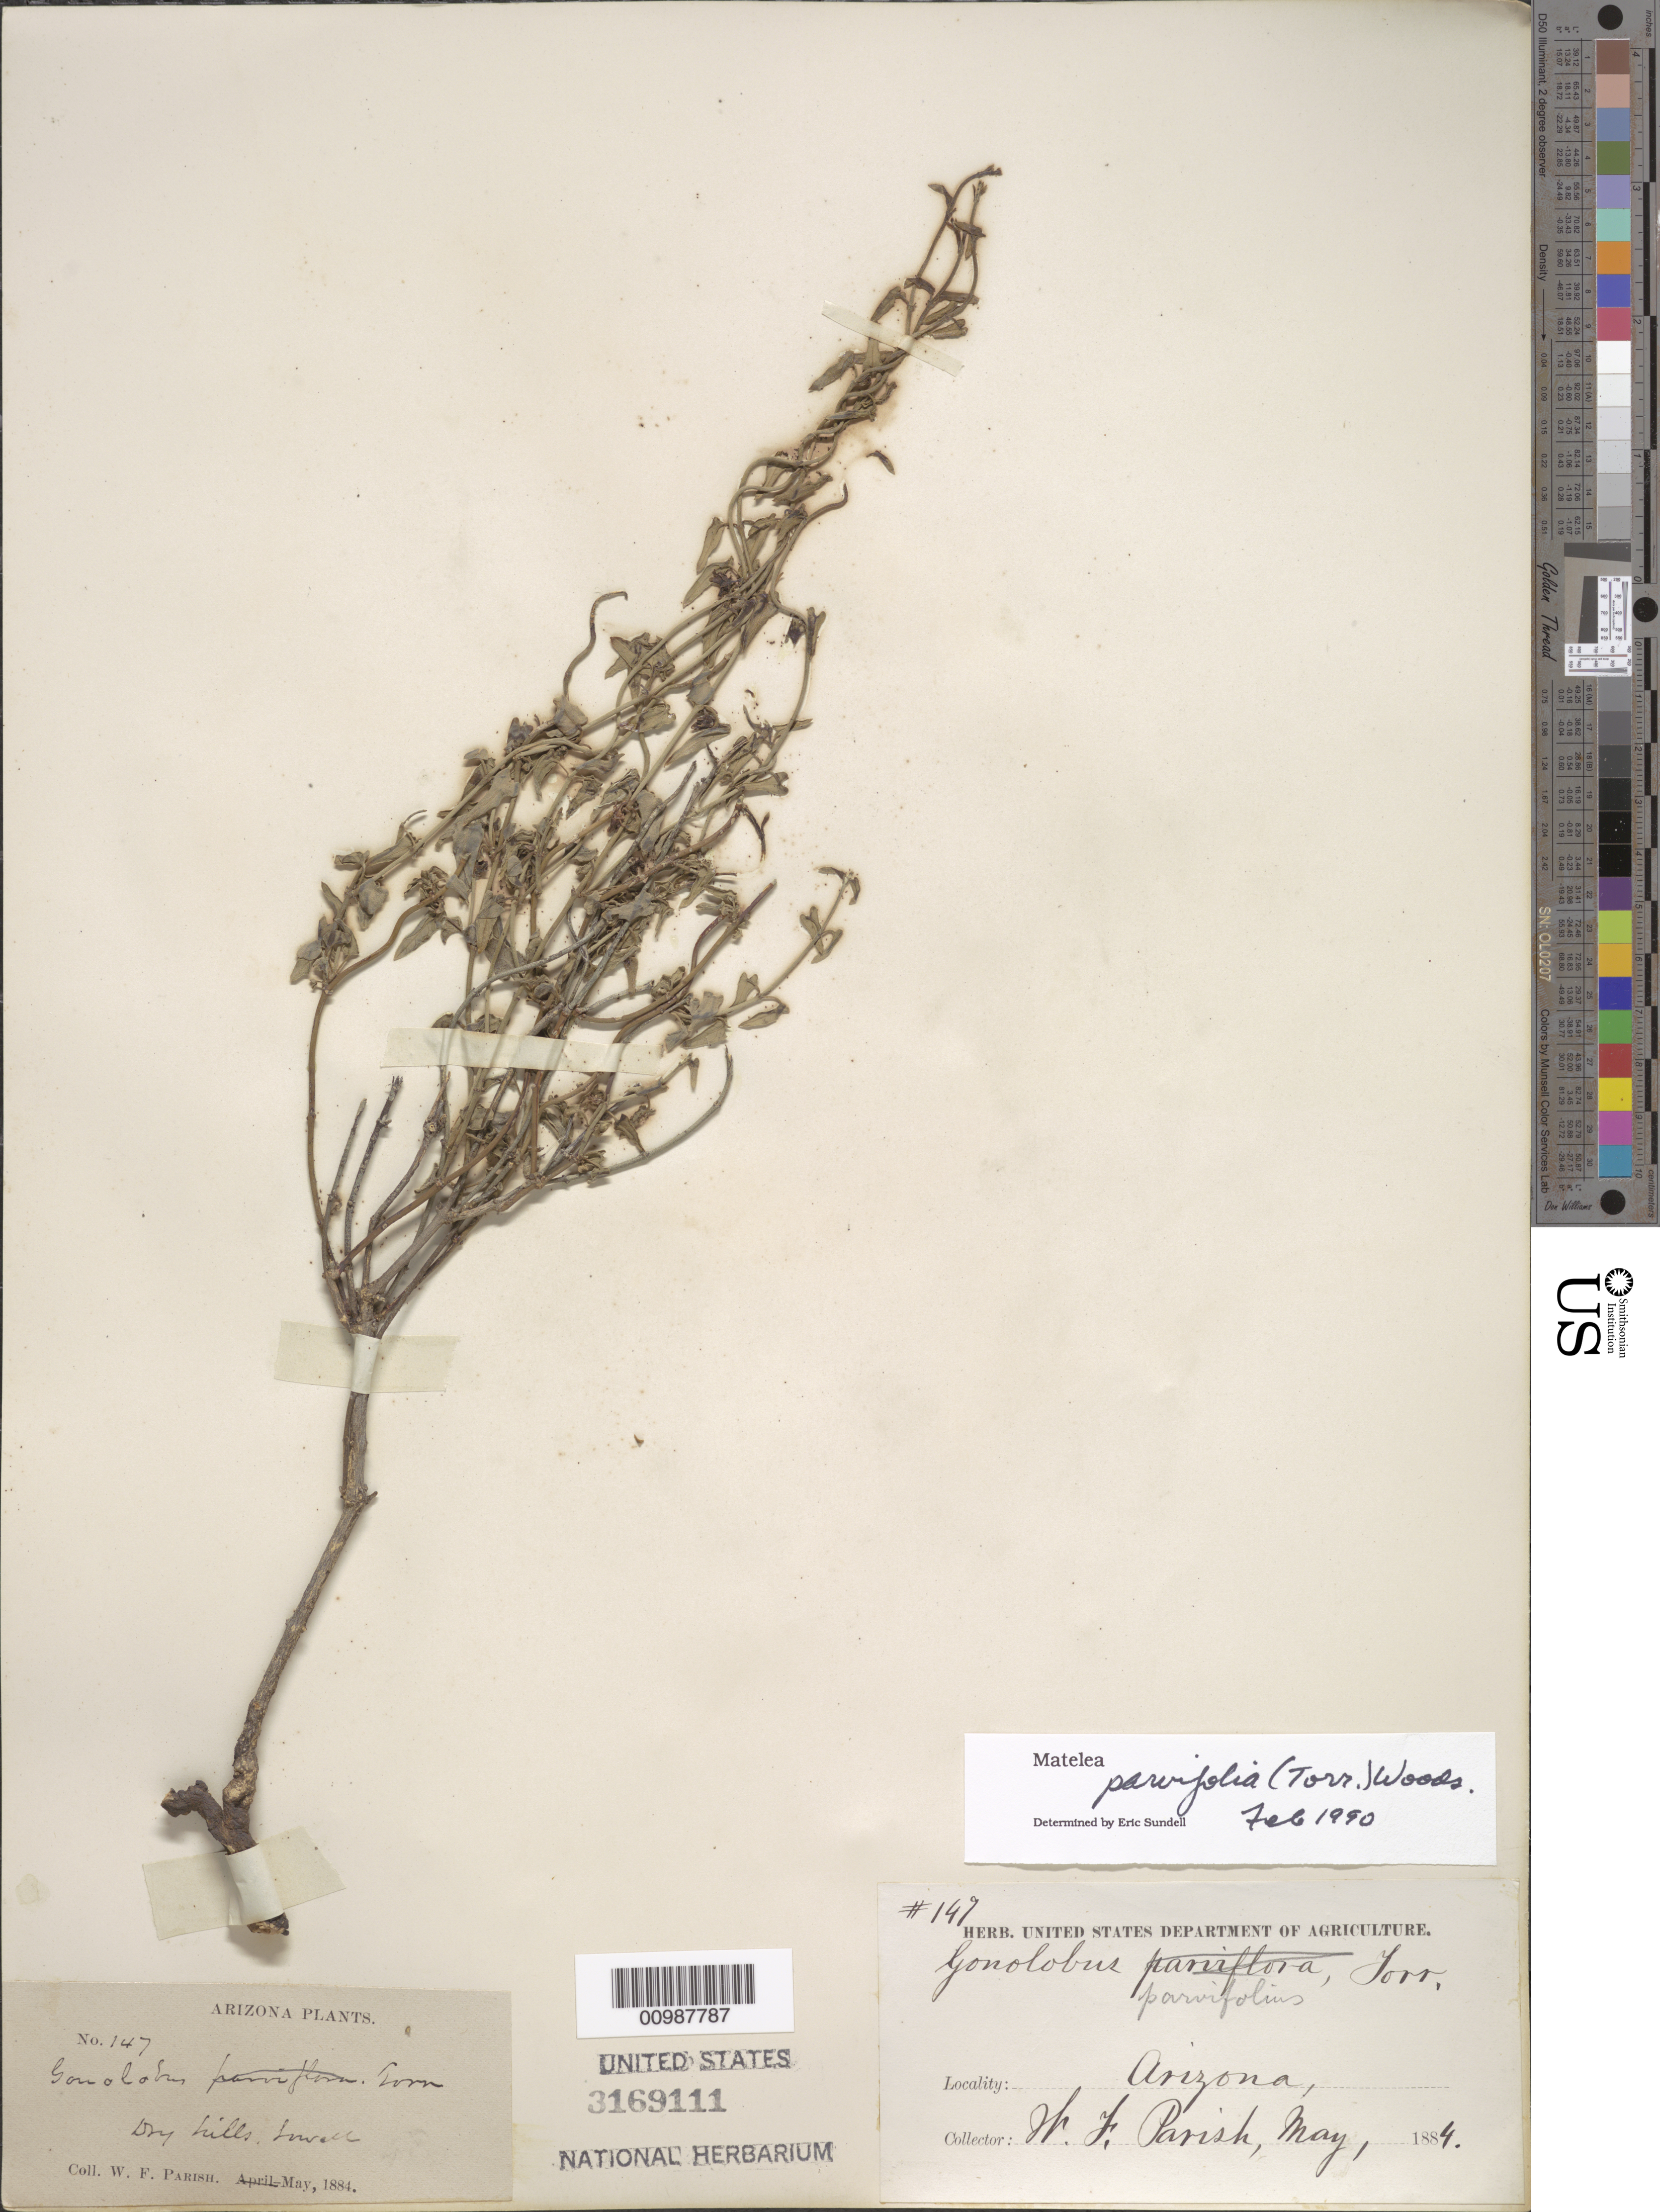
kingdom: Plantae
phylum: Tracheophyta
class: Magnoliopsida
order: Gentianales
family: Apocynaceae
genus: Matelea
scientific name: Matelea parvifolia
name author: (Torr.) Woodson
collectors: W. F. Parish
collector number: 147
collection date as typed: May 1884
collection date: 1884-05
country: United States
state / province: Arizona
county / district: Cochise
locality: Dry Hills, Lowell.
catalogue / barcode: US 3169111